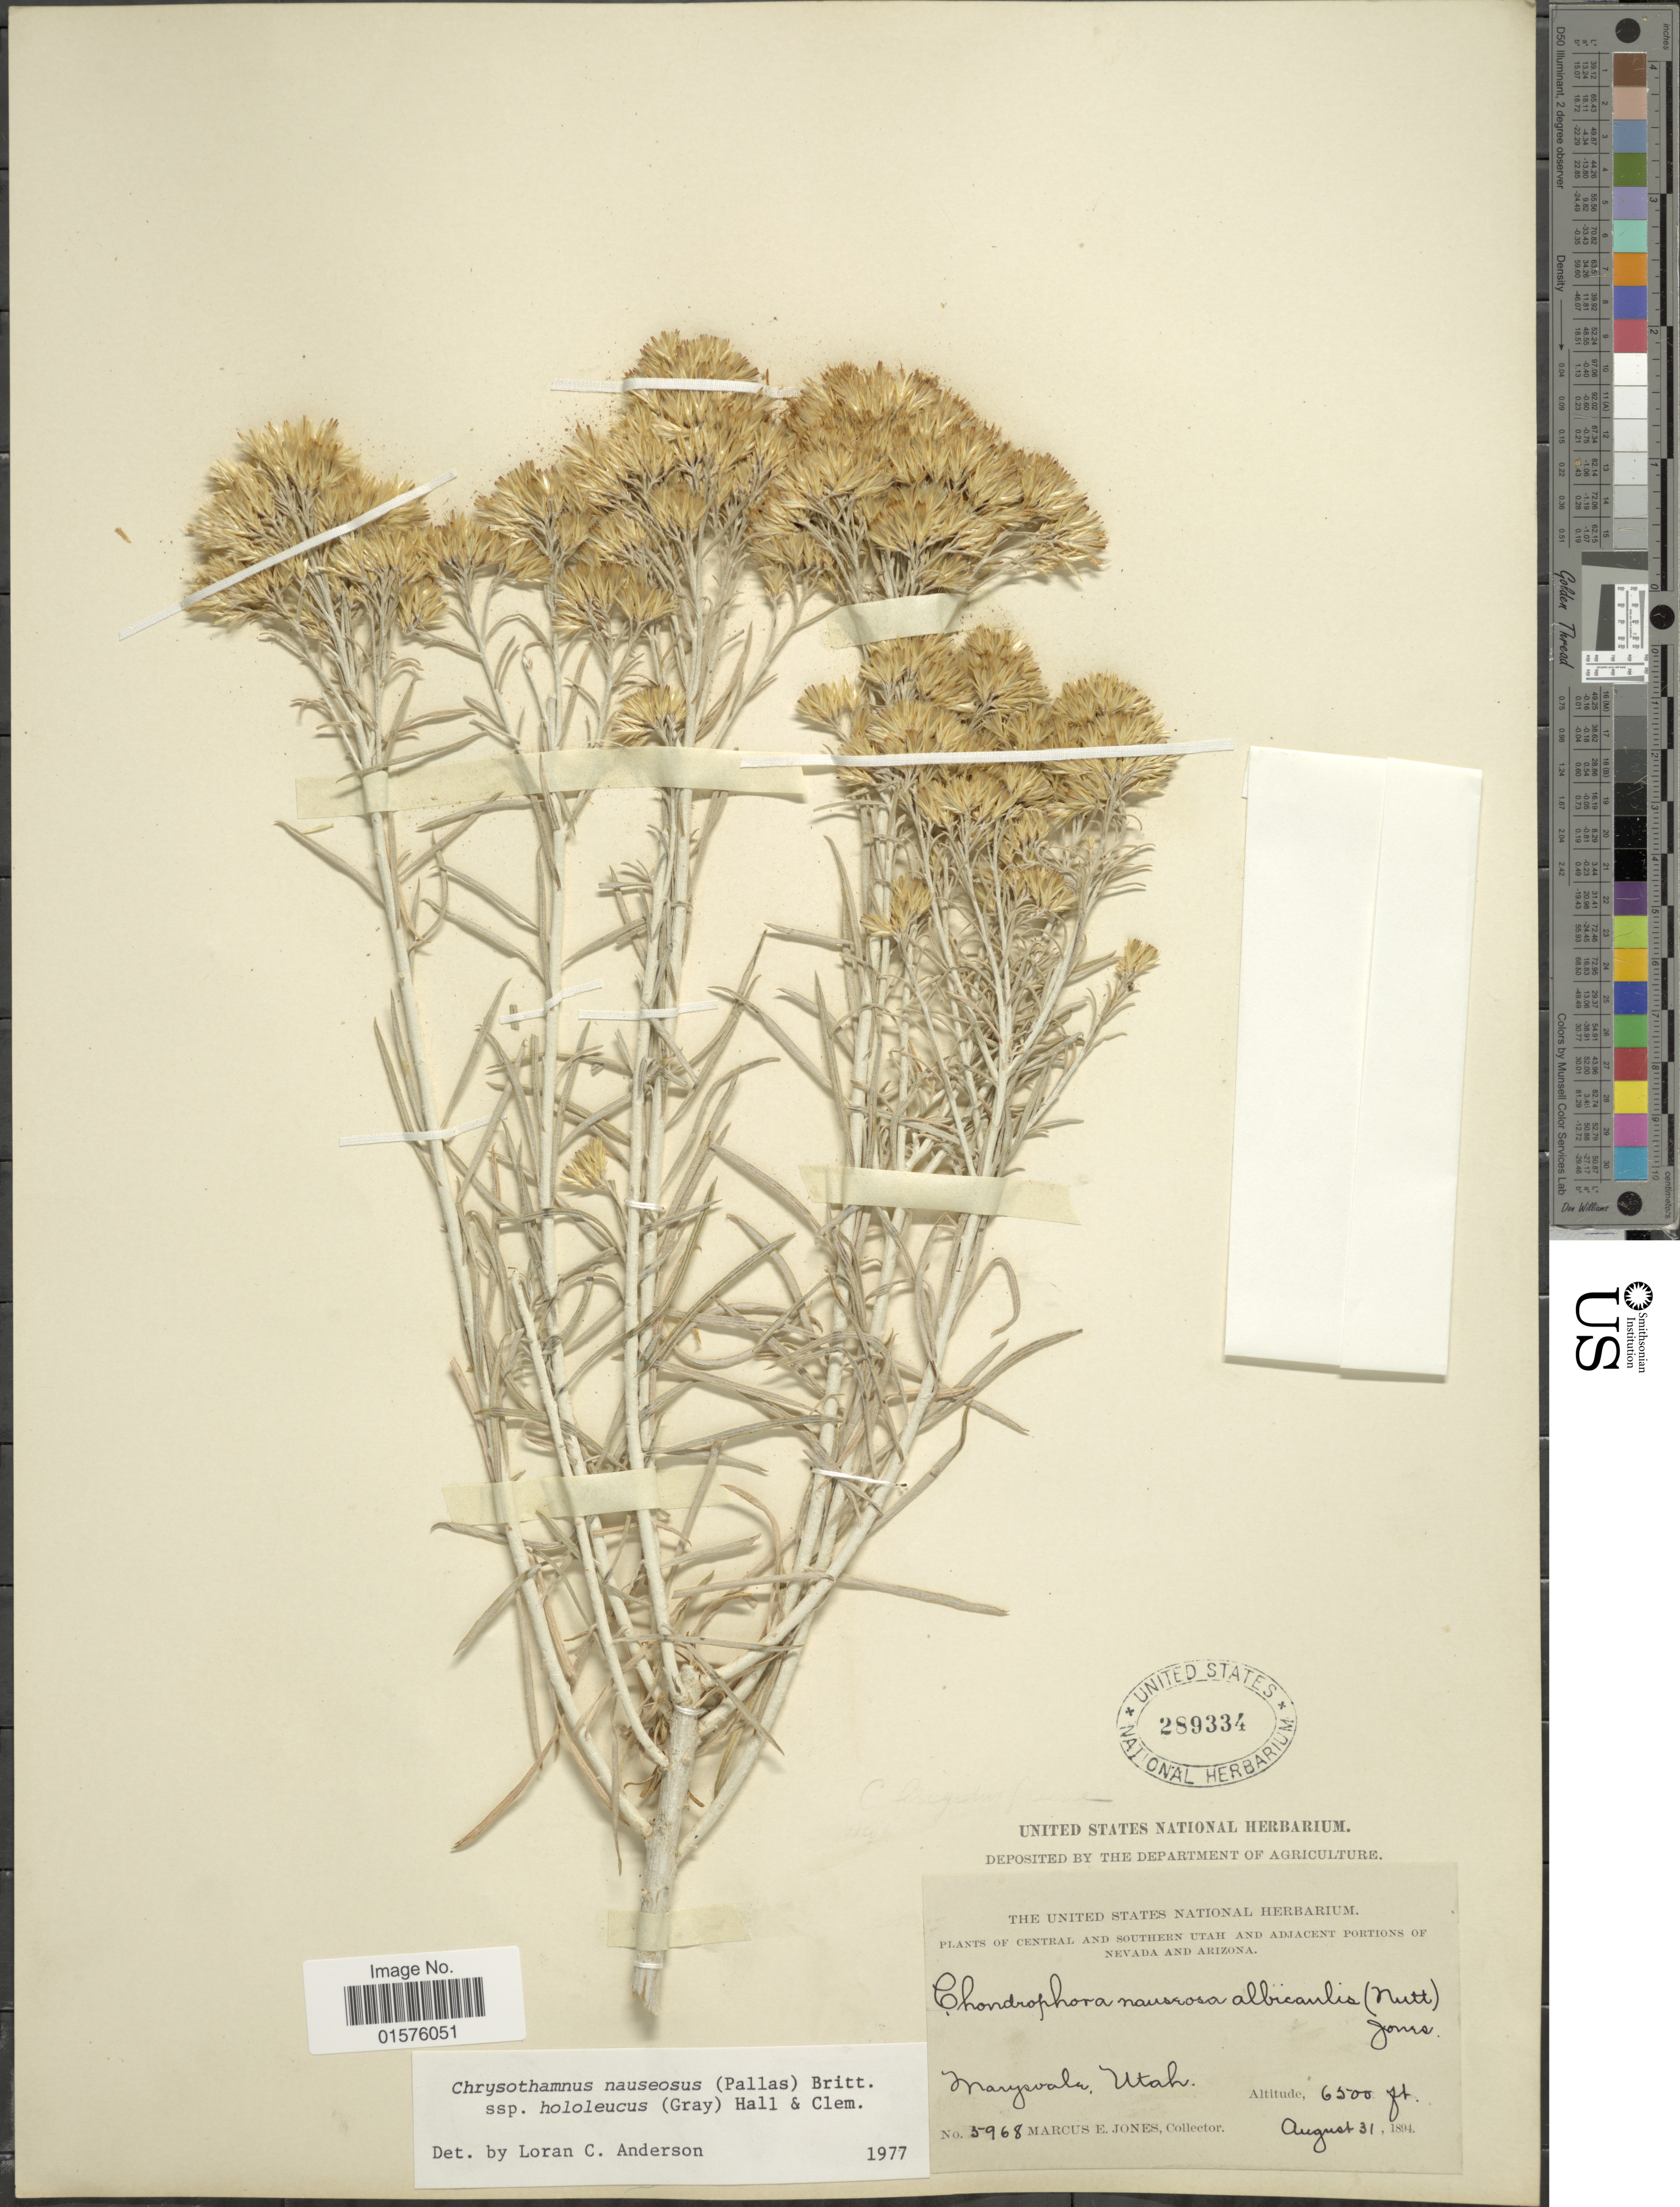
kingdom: Plantae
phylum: Tracheophyta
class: Magnoliopsida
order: Asterales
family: Asteraceae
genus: Ericameria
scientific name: Ericameria nauseosa var. hololeuca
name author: (A. Gray) G.L. Nesom & G.I. Baird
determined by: Urbatsch, Lowell E., Curator (LSU), Louisiana State University (UNITED STATES)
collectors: M. E. Jones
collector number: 5968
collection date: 1894-08-31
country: United States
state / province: Utah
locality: Central and southern Utah and adjacent portions of Nevada and Arizona, Marysvale, Utah.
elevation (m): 1981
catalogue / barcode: US 289334